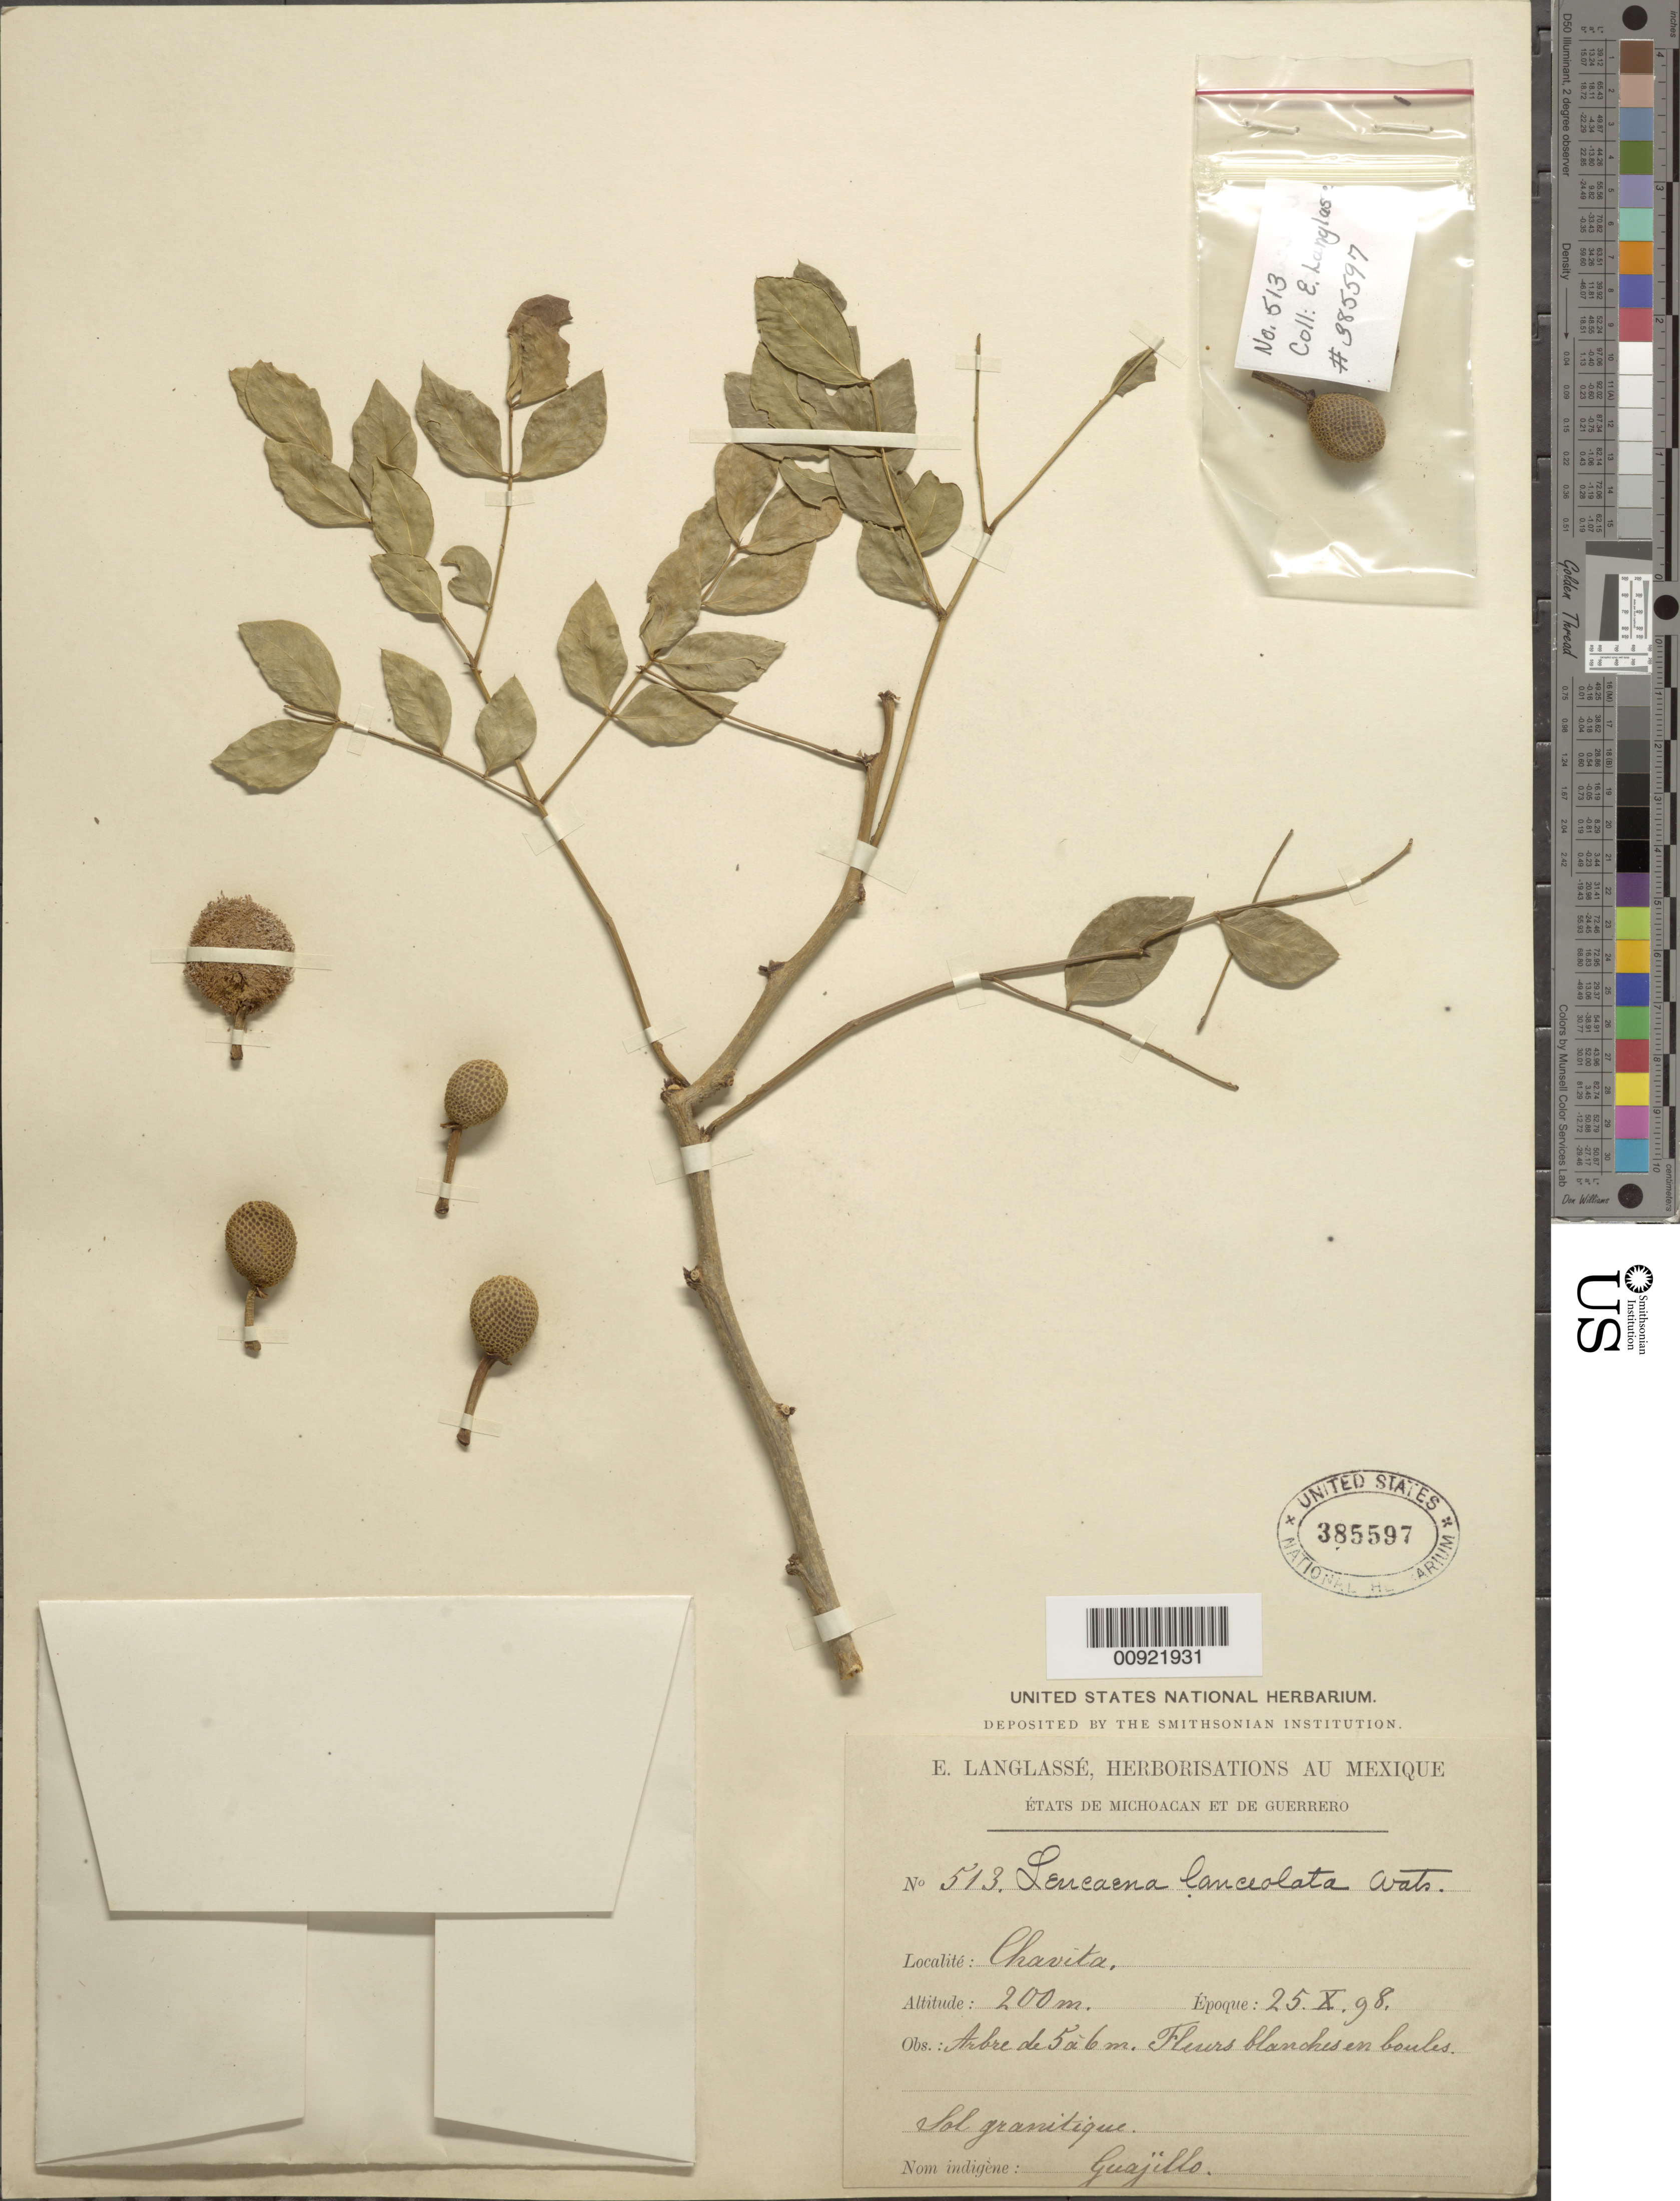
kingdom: Plantae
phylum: Tracheophyta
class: Magnoliopsida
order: Fabales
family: Fabaceae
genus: Leucaena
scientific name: Leucaena lanceolata var. lanceolata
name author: S. Watson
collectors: E. Langlassé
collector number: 513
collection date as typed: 25 Oct 1898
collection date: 1898-10-25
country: Mexico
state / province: Guerrero / Michoacán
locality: Chavita. États de Michoacán et de Guerrero.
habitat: Sol granitique.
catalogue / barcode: US 385597